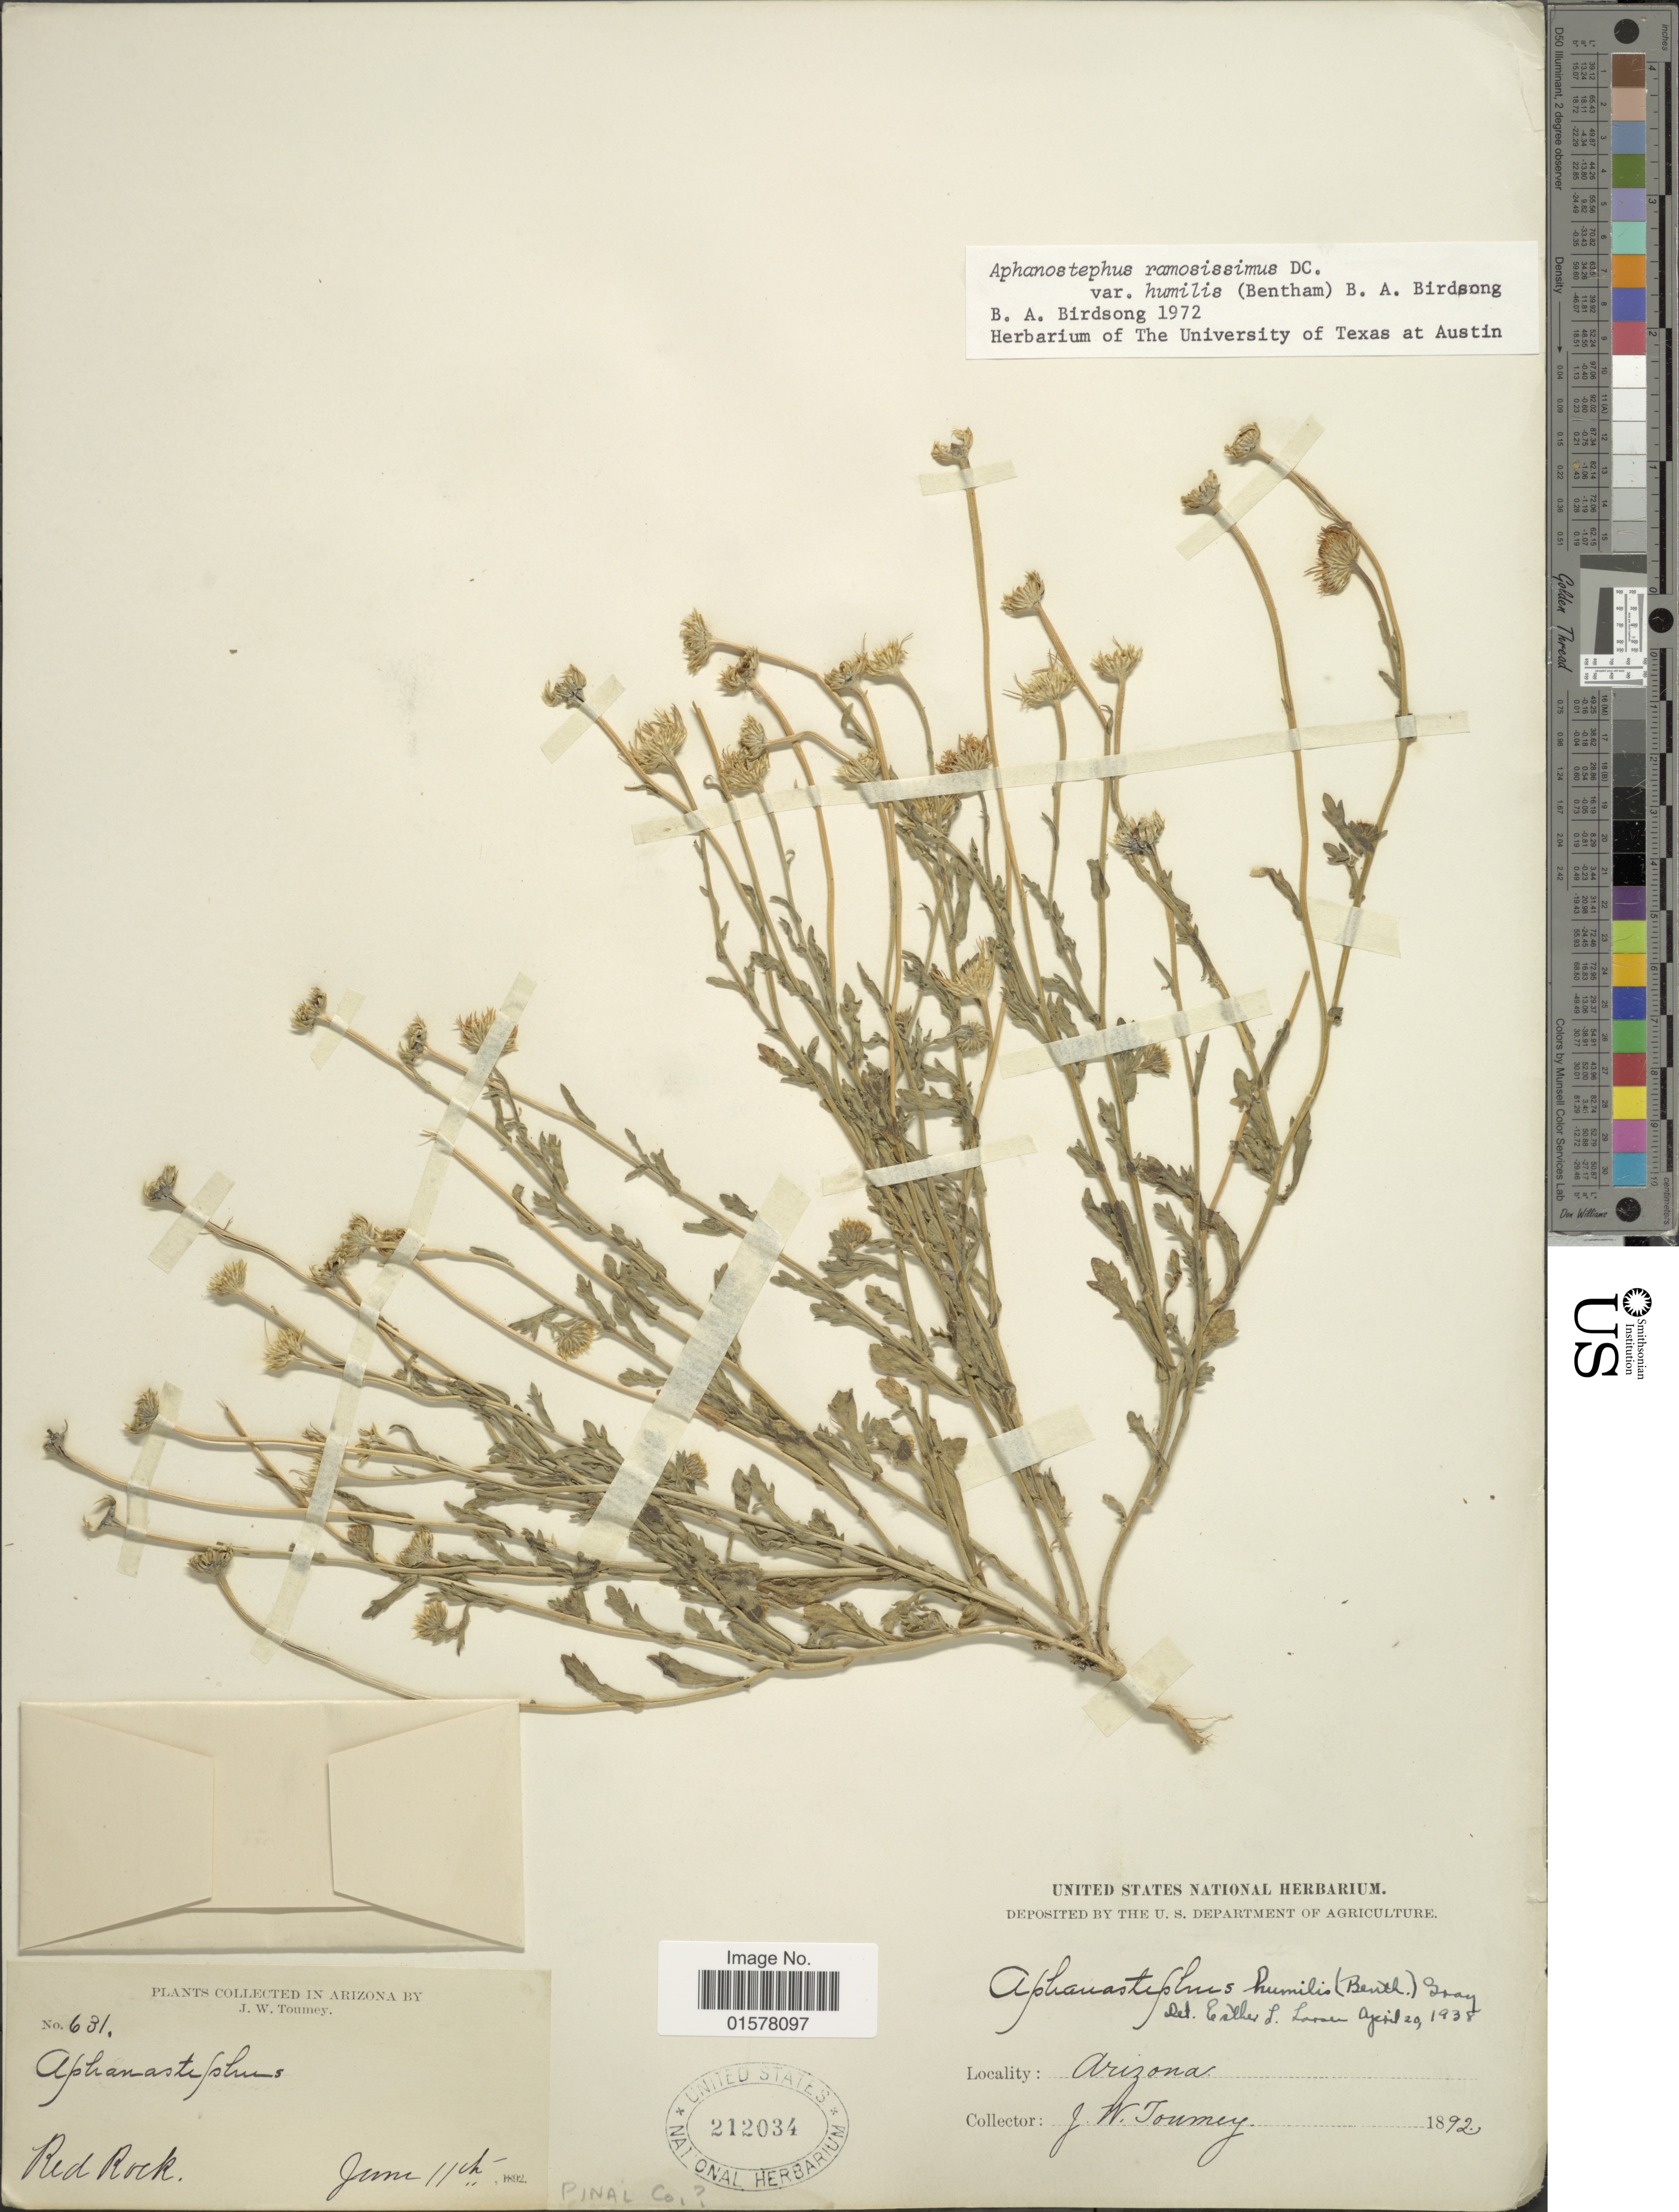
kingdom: Plantae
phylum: Tracheophyta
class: Magnoliopsida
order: Asterales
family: Asteraceae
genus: Aphanostephus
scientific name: Aphanostephus ramosissimus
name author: DC.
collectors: J. W. Toumey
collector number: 631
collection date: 1892-06-11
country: United States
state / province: Arizona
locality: Arizona. Red Rock.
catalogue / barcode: US 212034